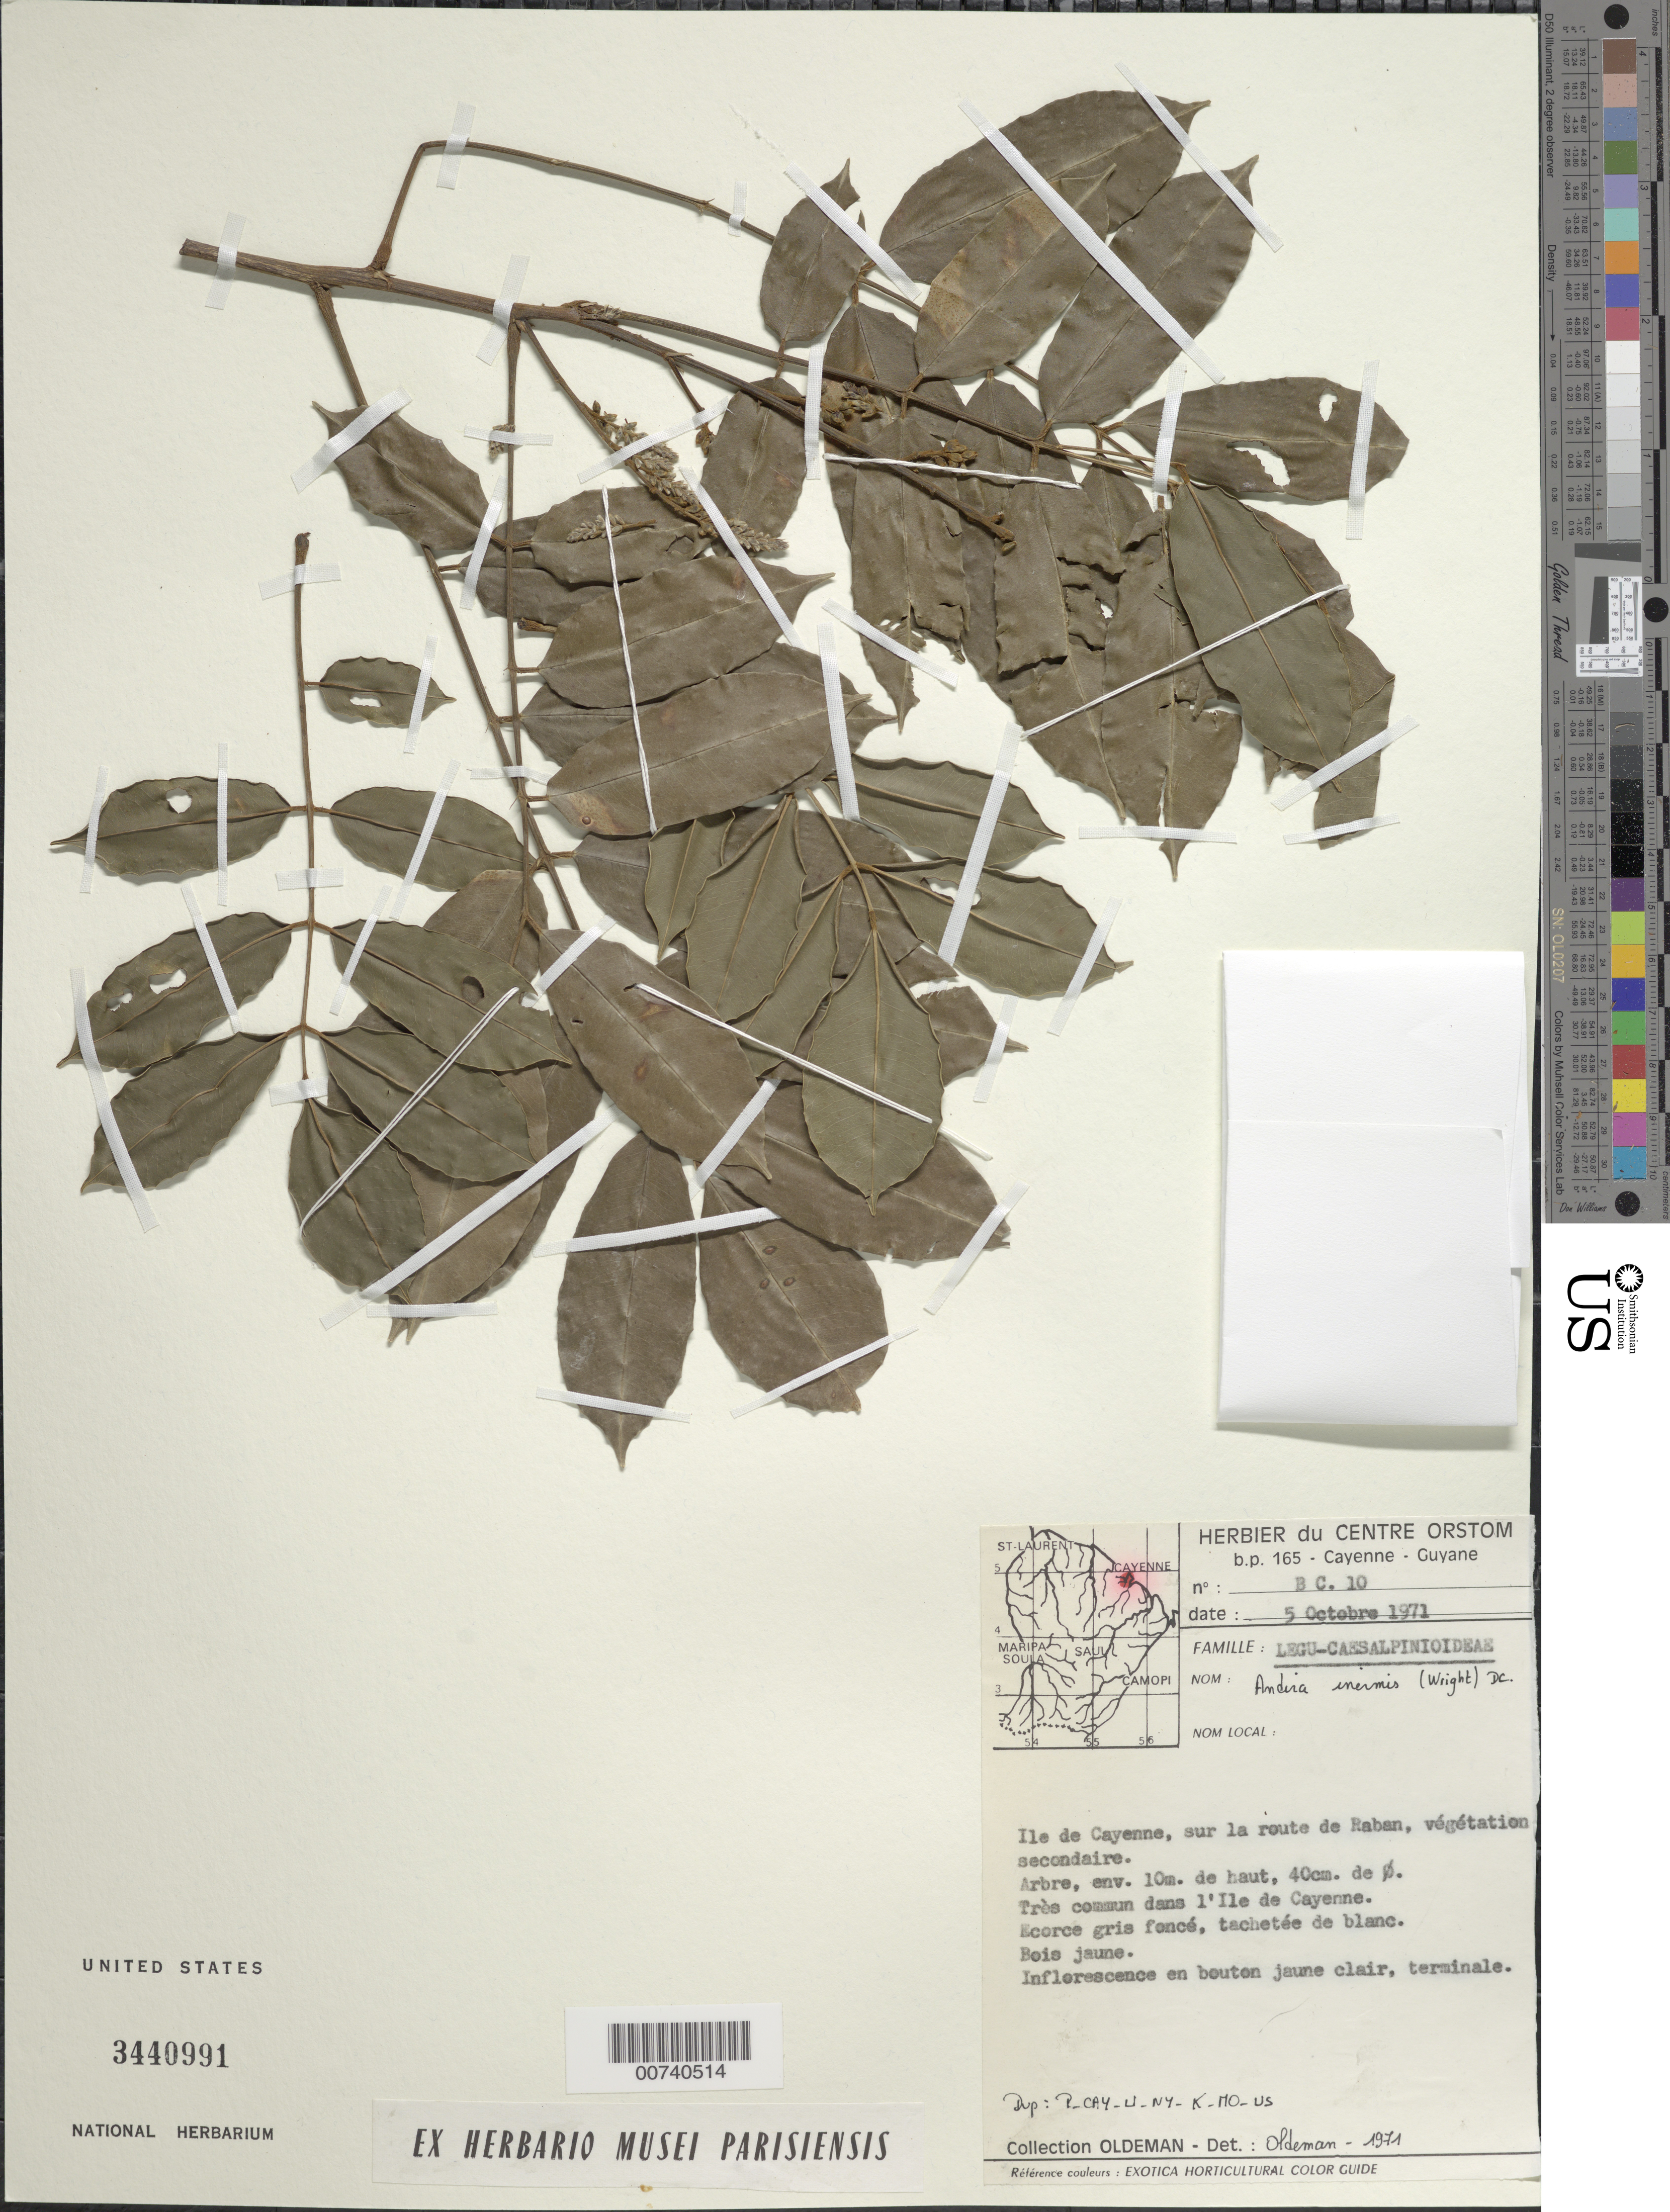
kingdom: Plantae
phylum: Tracheophyta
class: Magnoliopsida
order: Fabales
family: Fabaceae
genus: Andira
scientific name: Andira inermis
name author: (W. Wright) Kunth ex DC.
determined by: Oldeman, R. A. A.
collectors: R. Oldeman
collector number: BC 10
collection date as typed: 5-Oct-71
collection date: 1971-10-05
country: French Guiana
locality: Ile de Cayenne, route de Raban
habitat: Secondary vegetation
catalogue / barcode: US 3440991